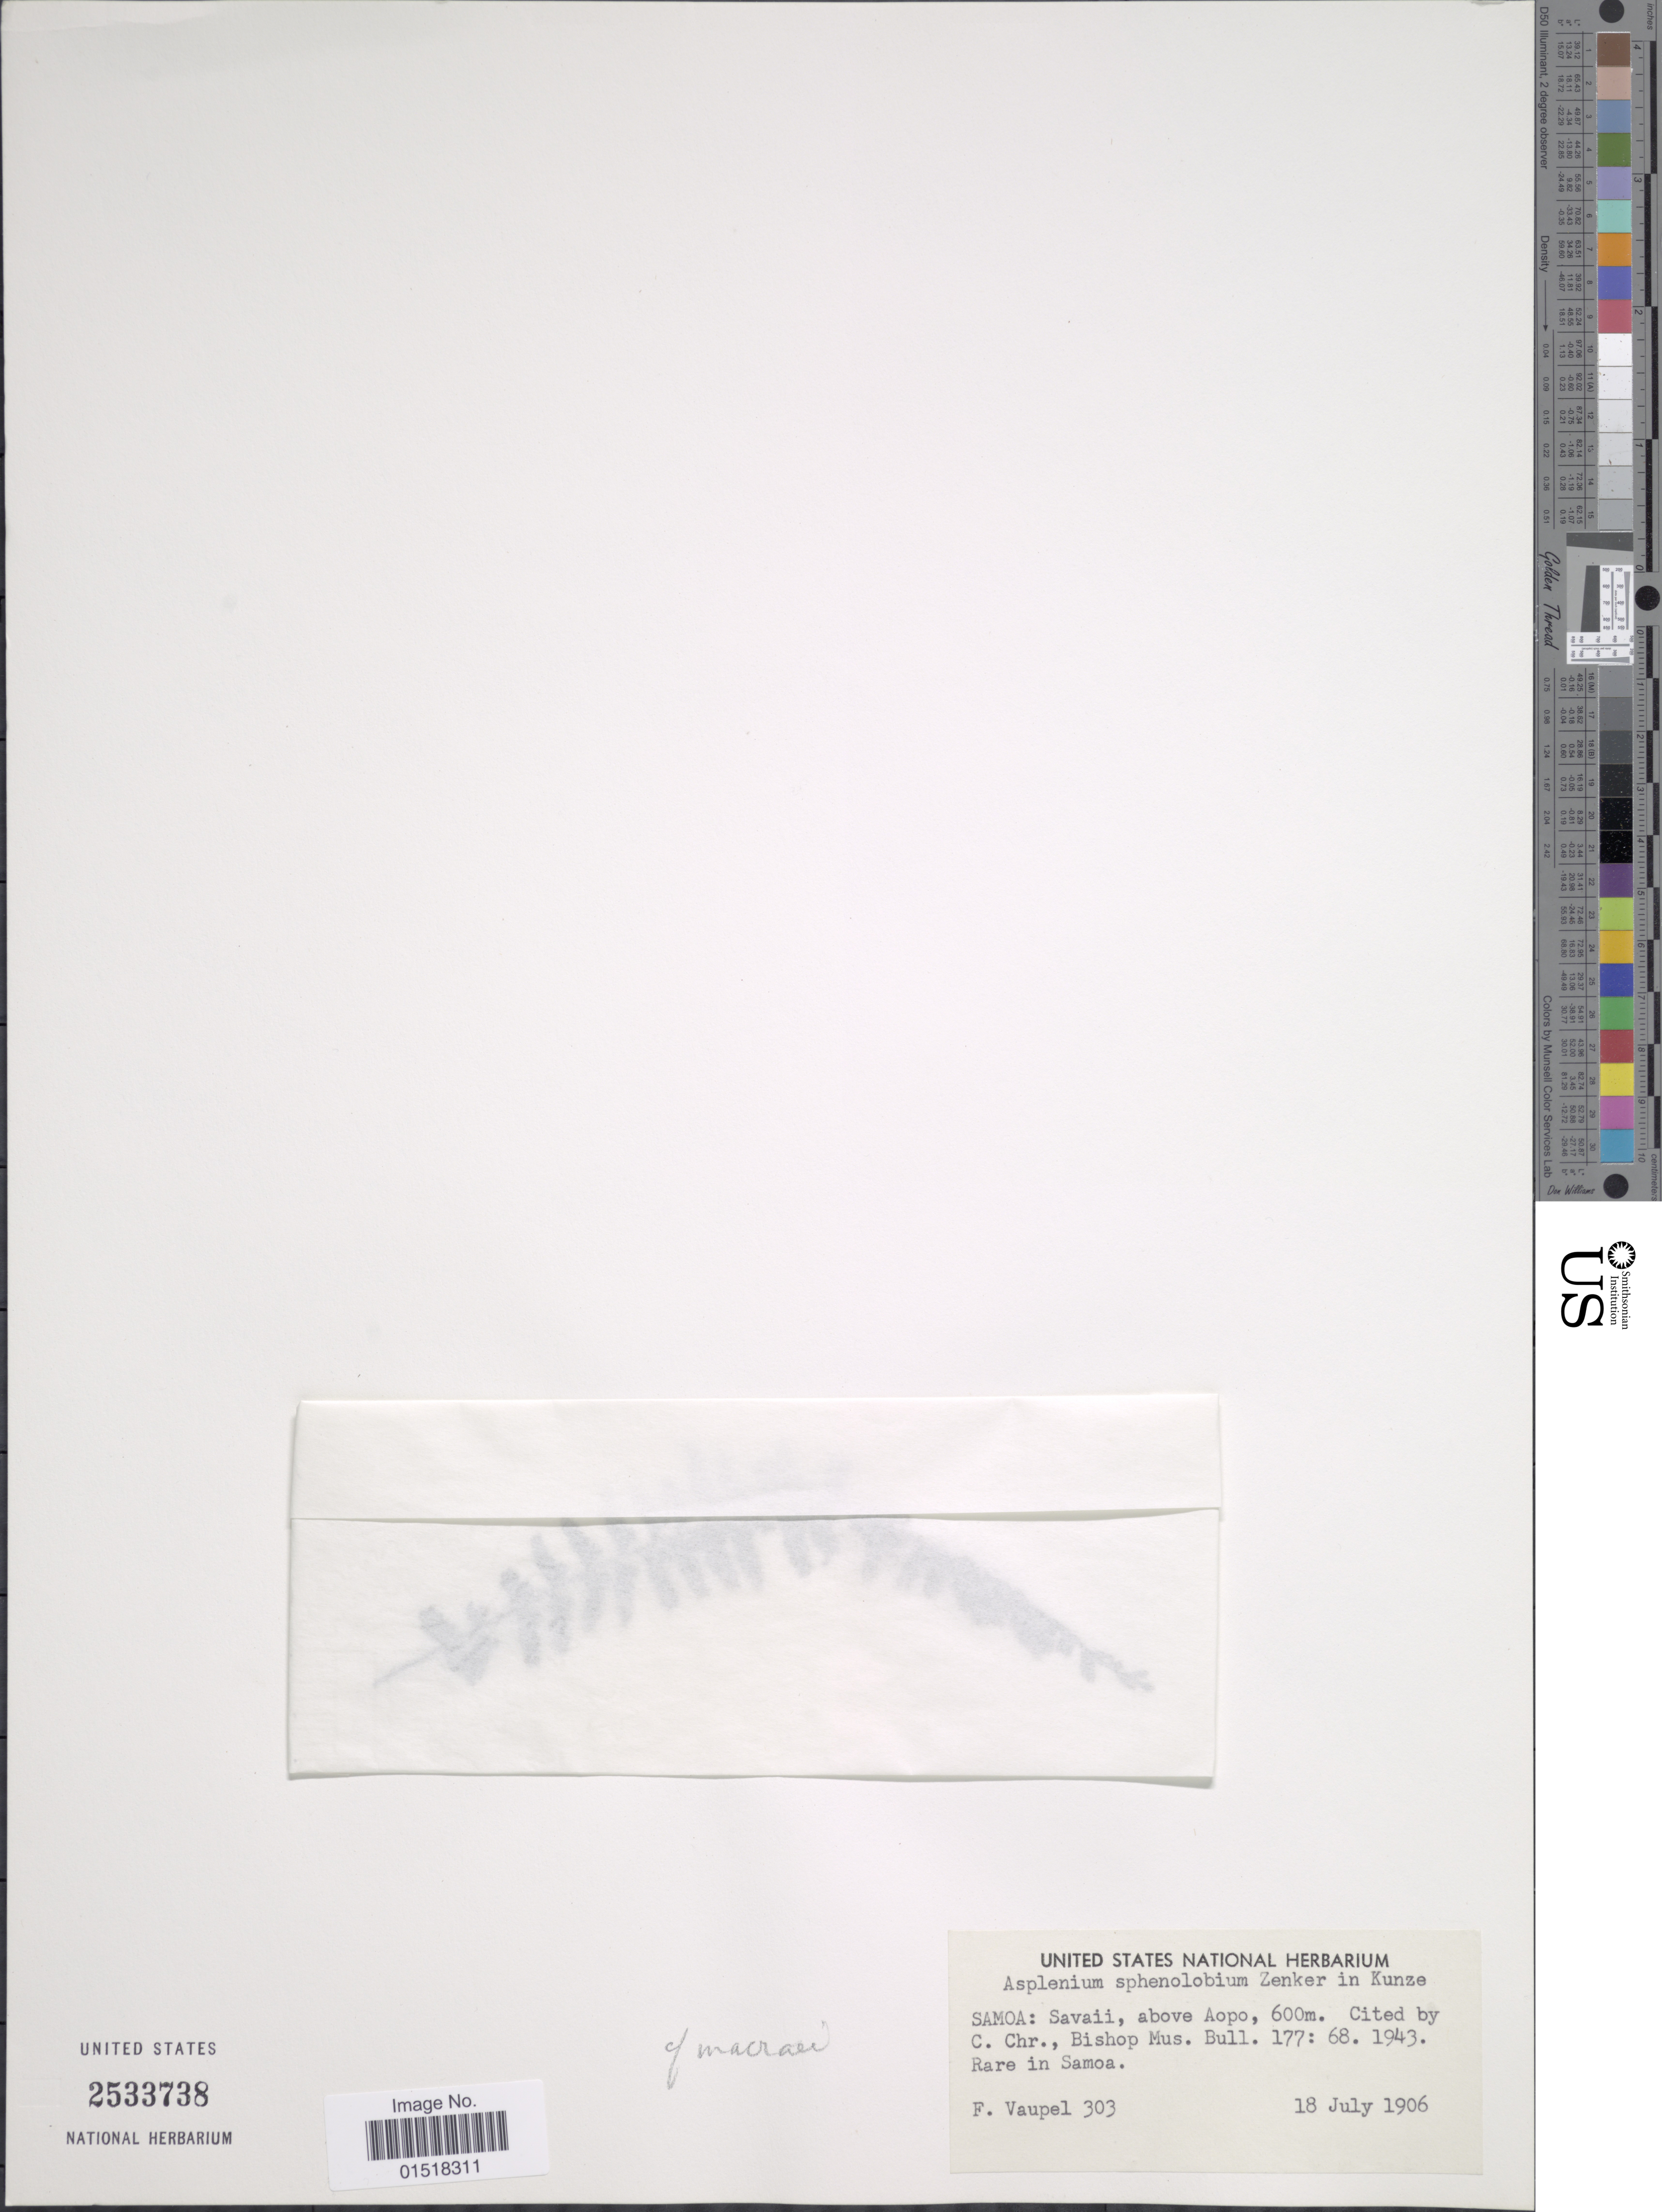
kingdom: Plantae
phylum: Tracheophyta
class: Polypodiopsida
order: Polypodiales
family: Aspleniaceae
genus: Asplenium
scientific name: Asplenium sphenolobium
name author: G. Zenker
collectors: F. Vaupel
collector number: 303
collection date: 1906-07-18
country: Samoa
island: Savai'i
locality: Samoa: Savaii, above Aopo.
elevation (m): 600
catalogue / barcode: US 2533738